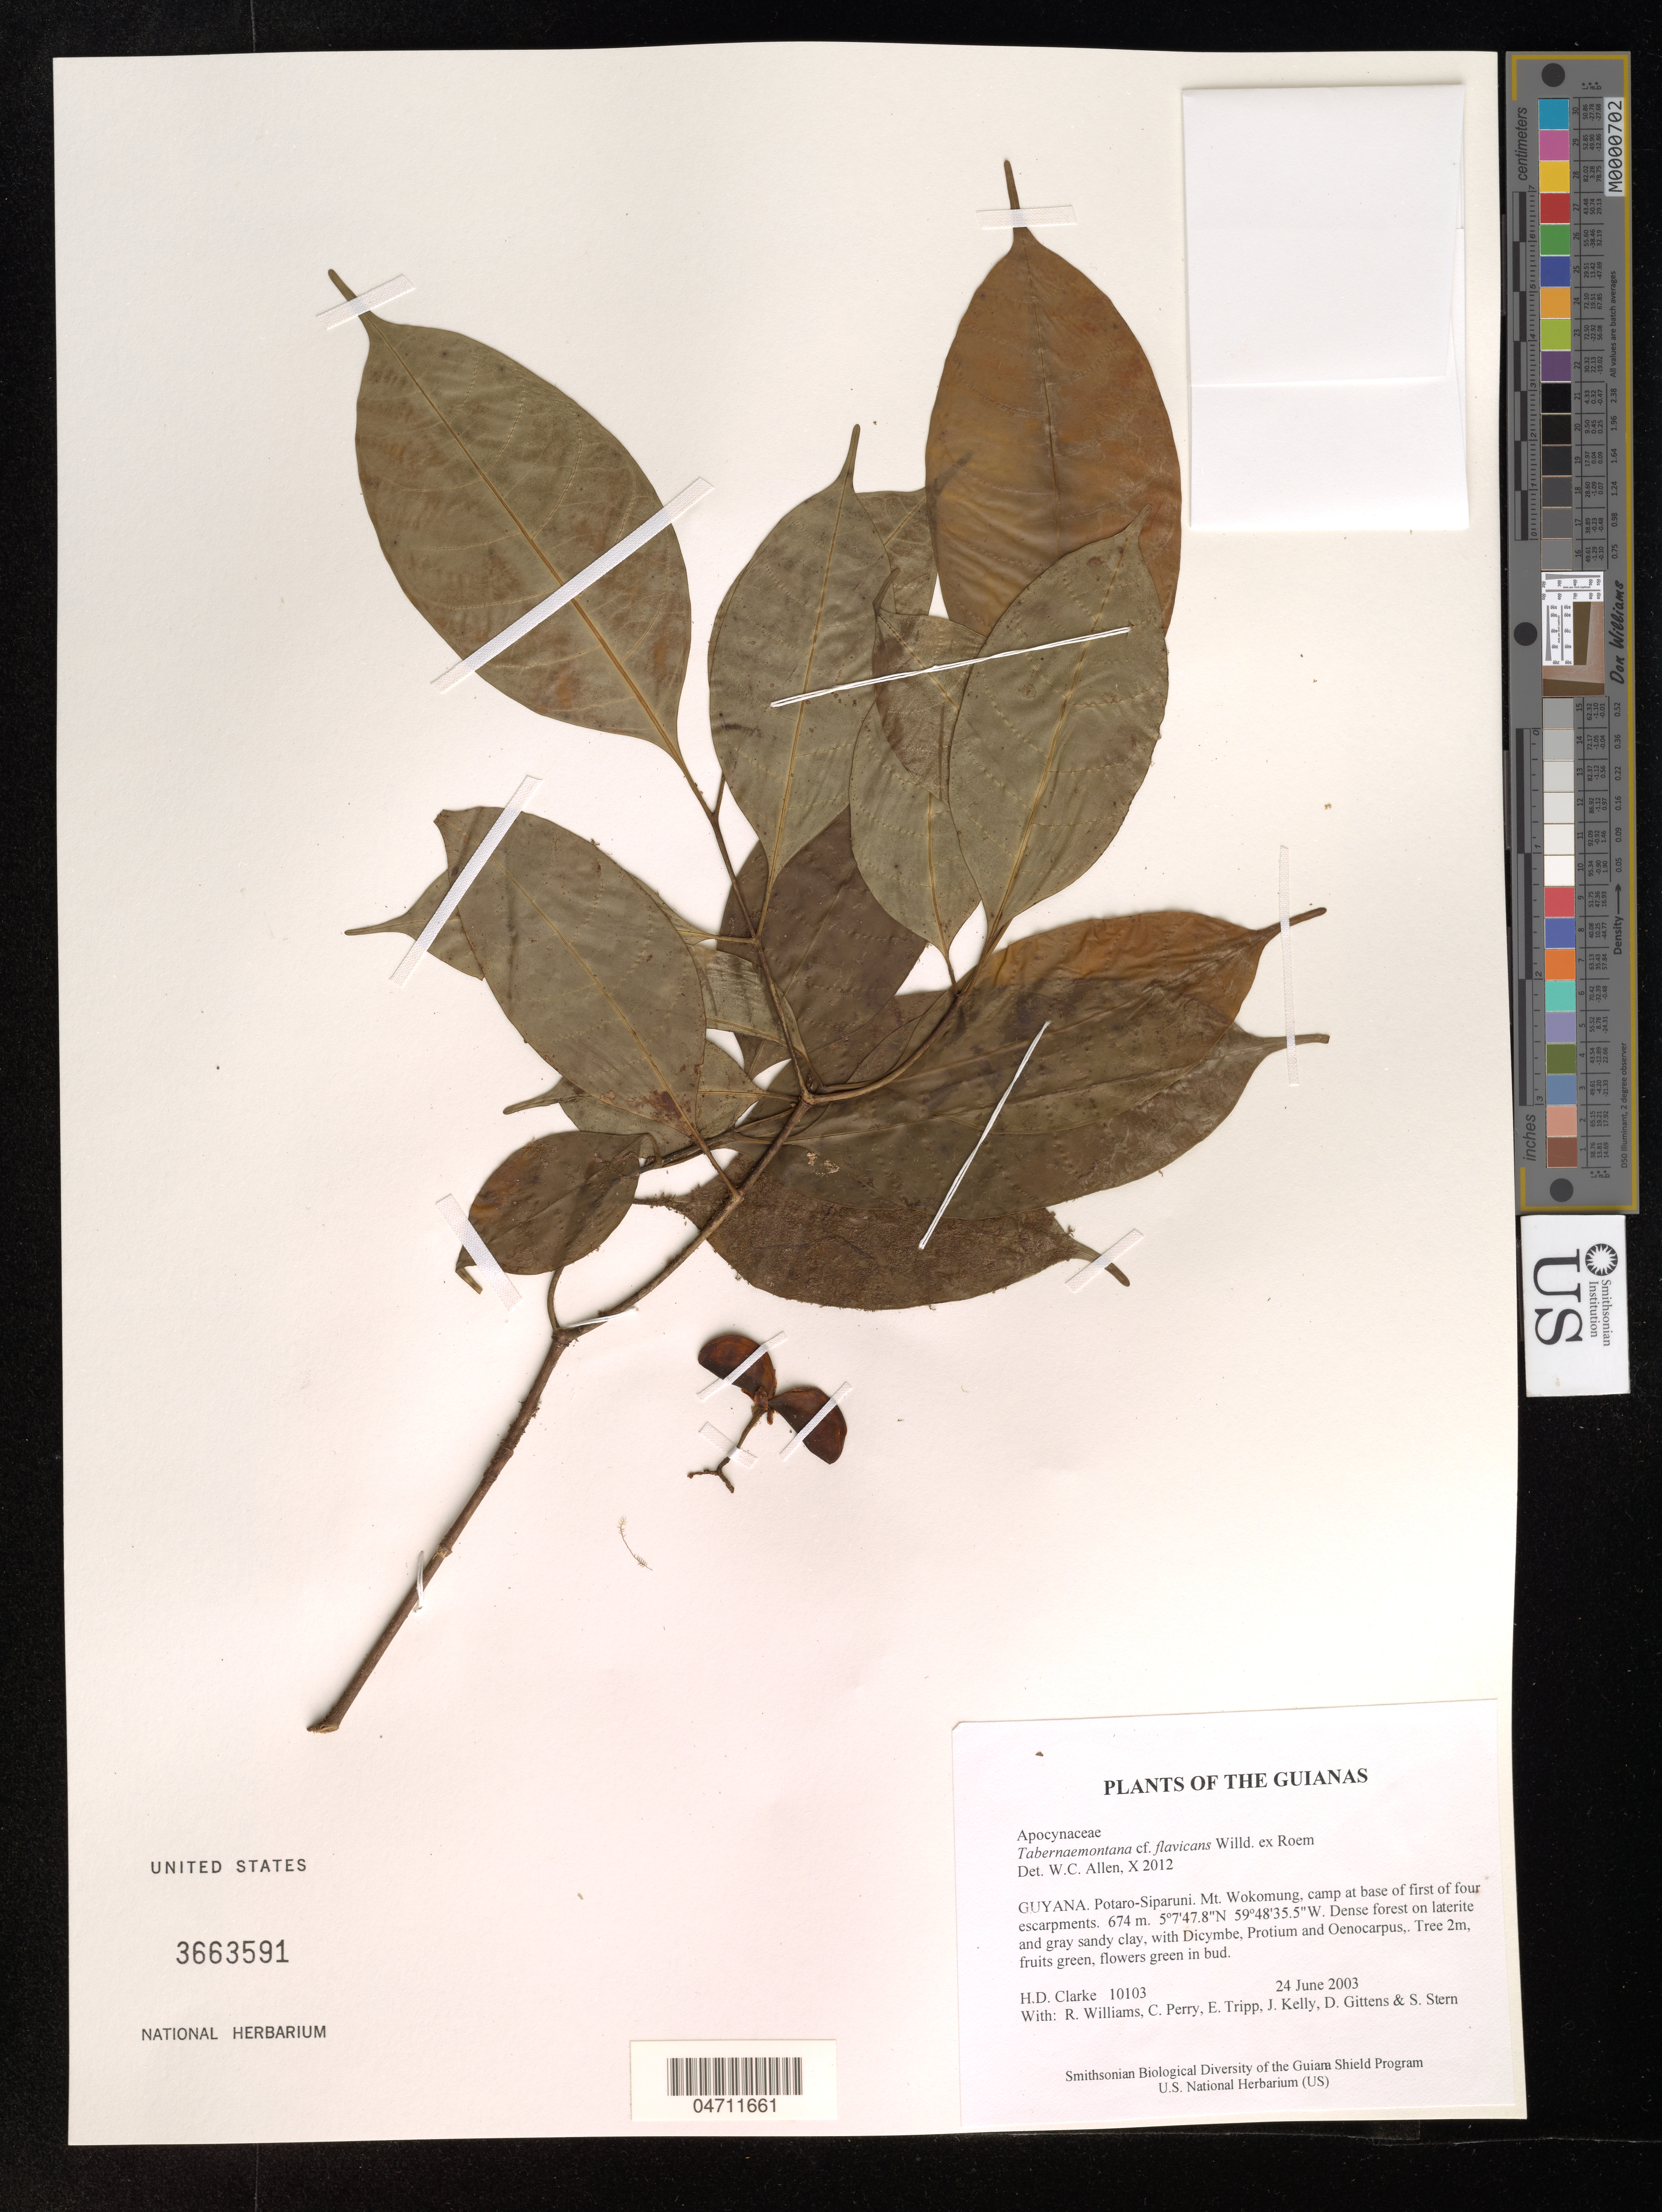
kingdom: Plantae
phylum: Tracheophyta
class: Magnoliopsida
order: Gentianales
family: Apocynaceae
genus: Tabernaemontana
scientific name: Tabernaemontana flavicans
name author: Willd. ex Roem. & Schult.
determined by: Allen, W. C.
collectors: H. D. Clarke, R. Williams, C. Perry, E. Tripp, J. Kelly, D. Gittens & S. R. Stern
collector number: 10103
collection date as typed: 24 June 2003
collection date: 2003-06-24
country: Guyana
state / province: Potaro-Siparuni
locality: Mt. Wokomung, camp at base of first of four escarpments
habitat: Dense forest on laterite and gray sandy clay, with Dicymbe, Protium and Oenocarpus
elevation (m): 674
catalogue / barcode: US 3663591